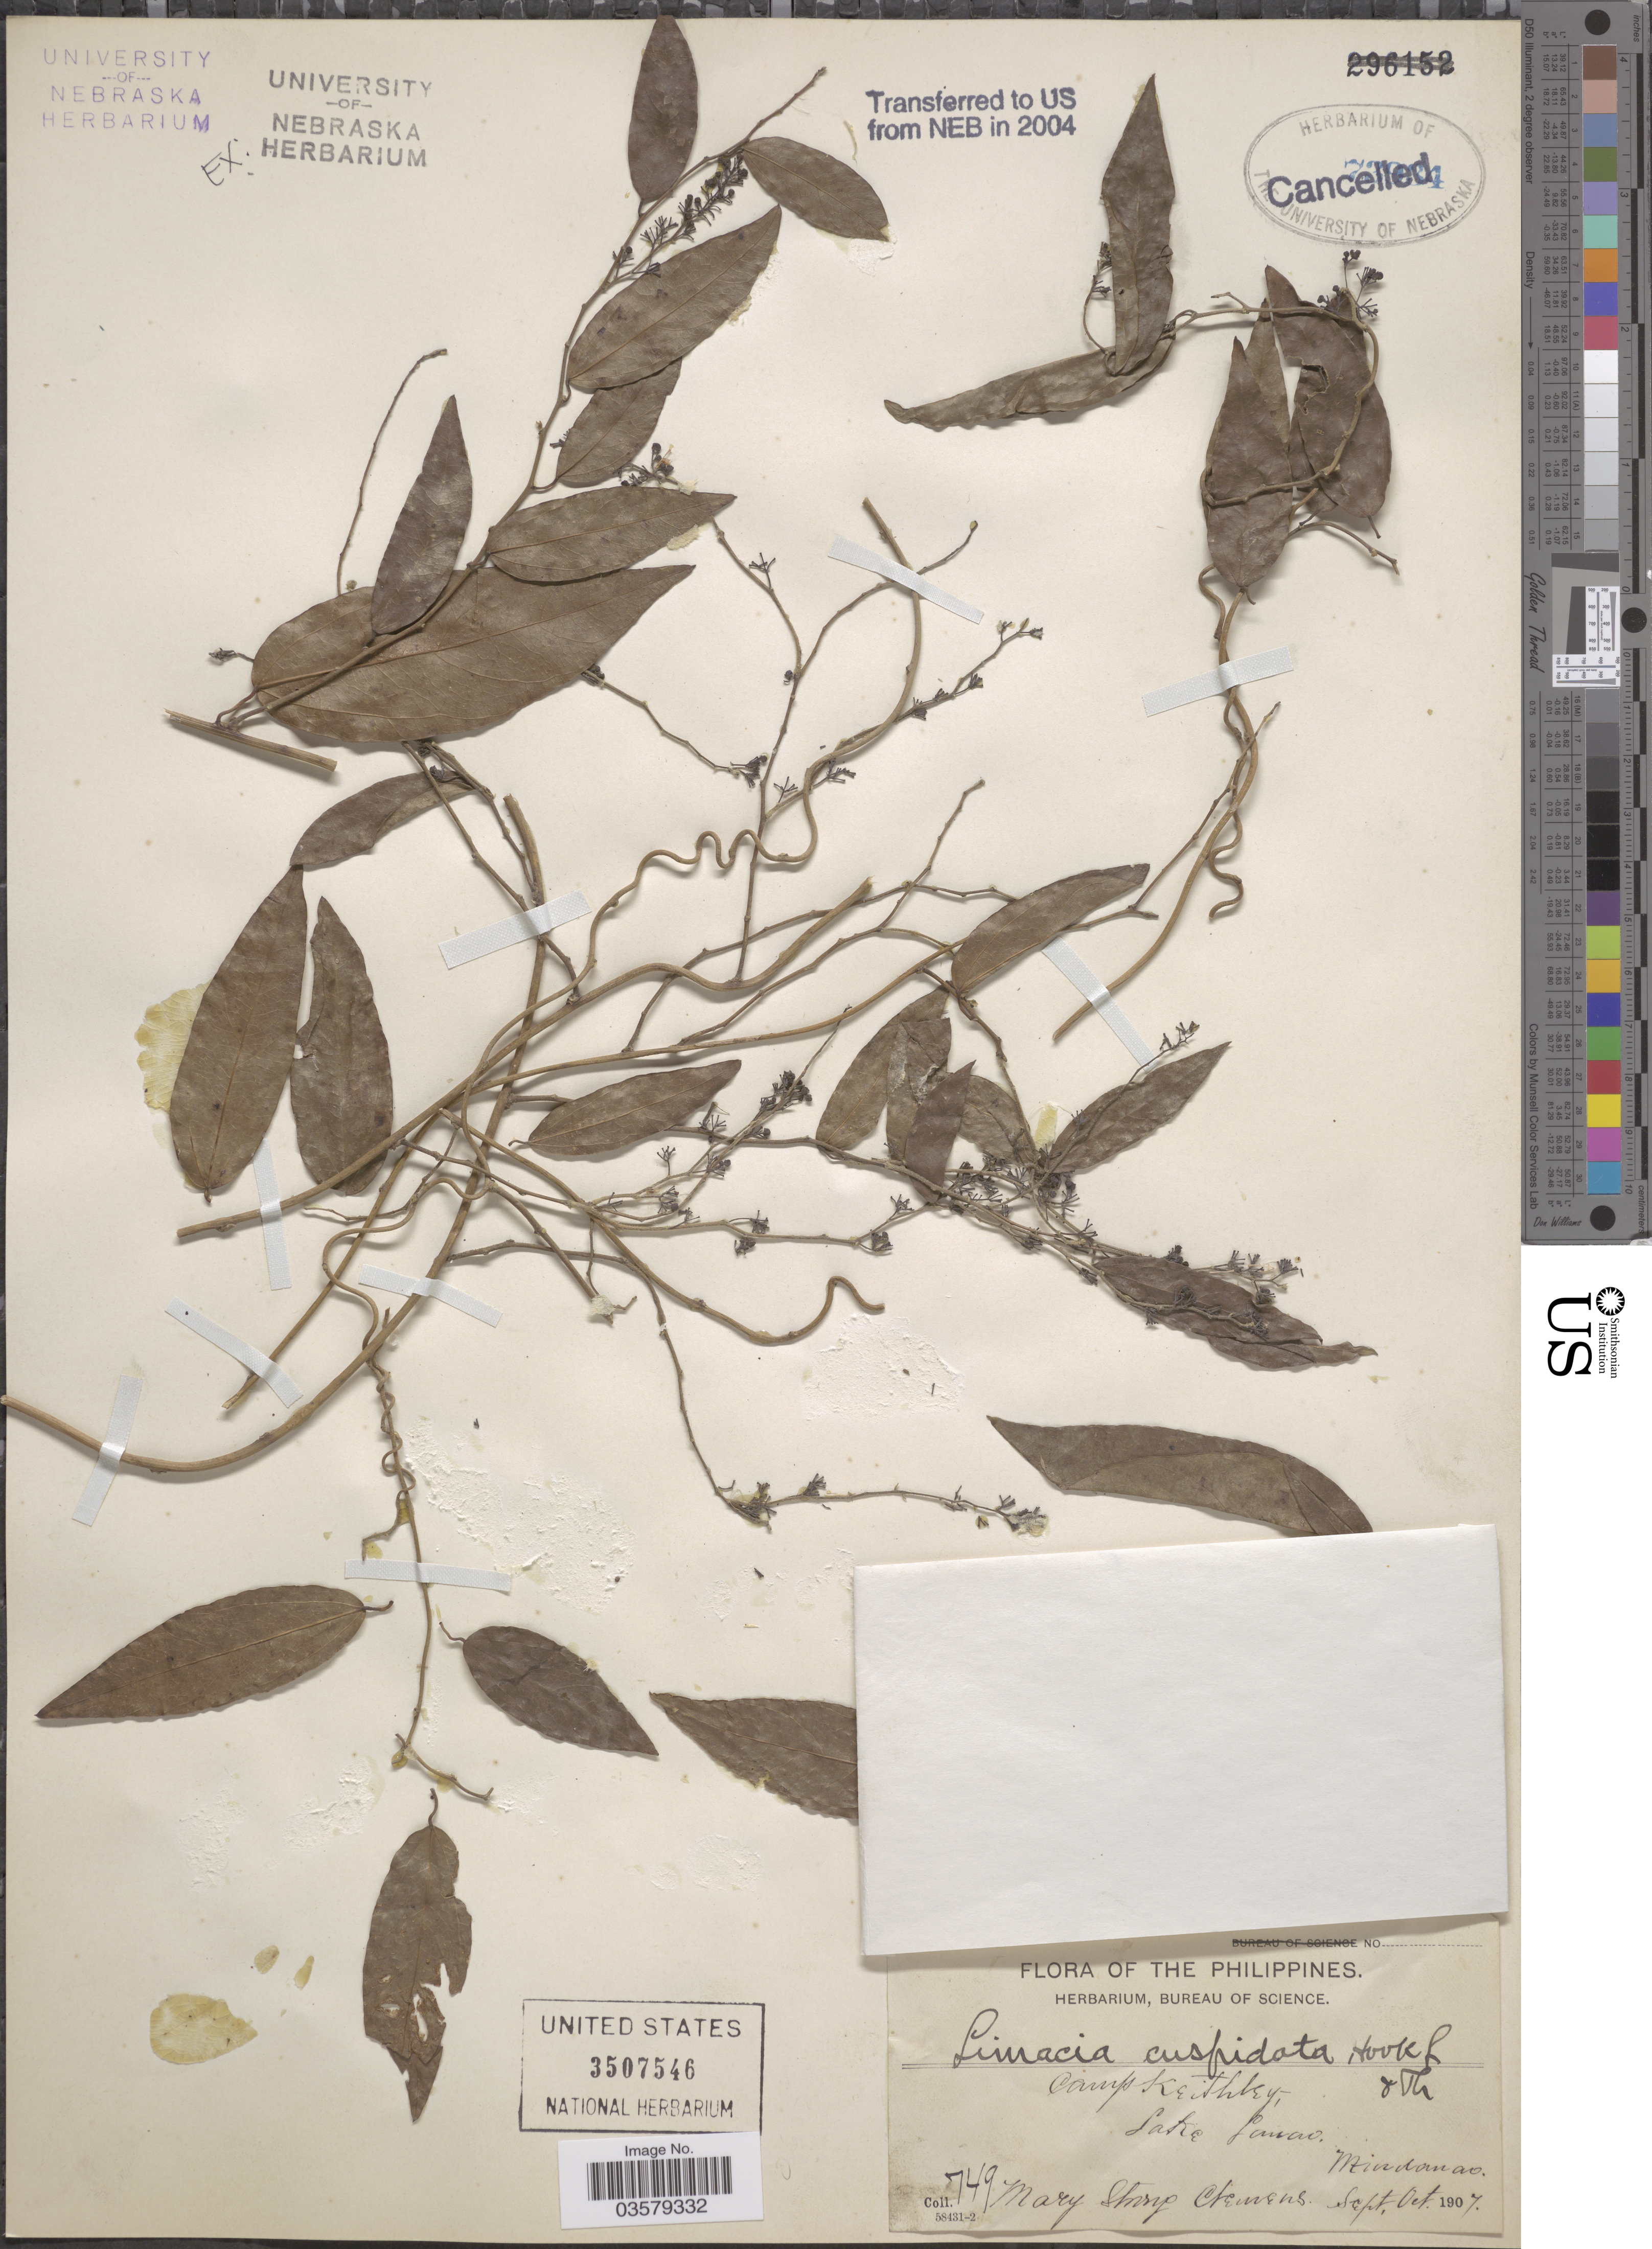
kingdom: Plantae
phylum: Tracheophyta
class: Magnoliopsida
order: Ranunculales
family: Menispermaceae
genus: Hypserpa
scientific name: Hypserpa nitida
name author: Miers ex Benth.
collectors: M. S. Clemens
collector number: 749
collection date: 1907-09/1907-10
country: Philippines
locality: Camp Keithley, Lake Lanao, Mindanao.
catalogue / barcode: US 3507546